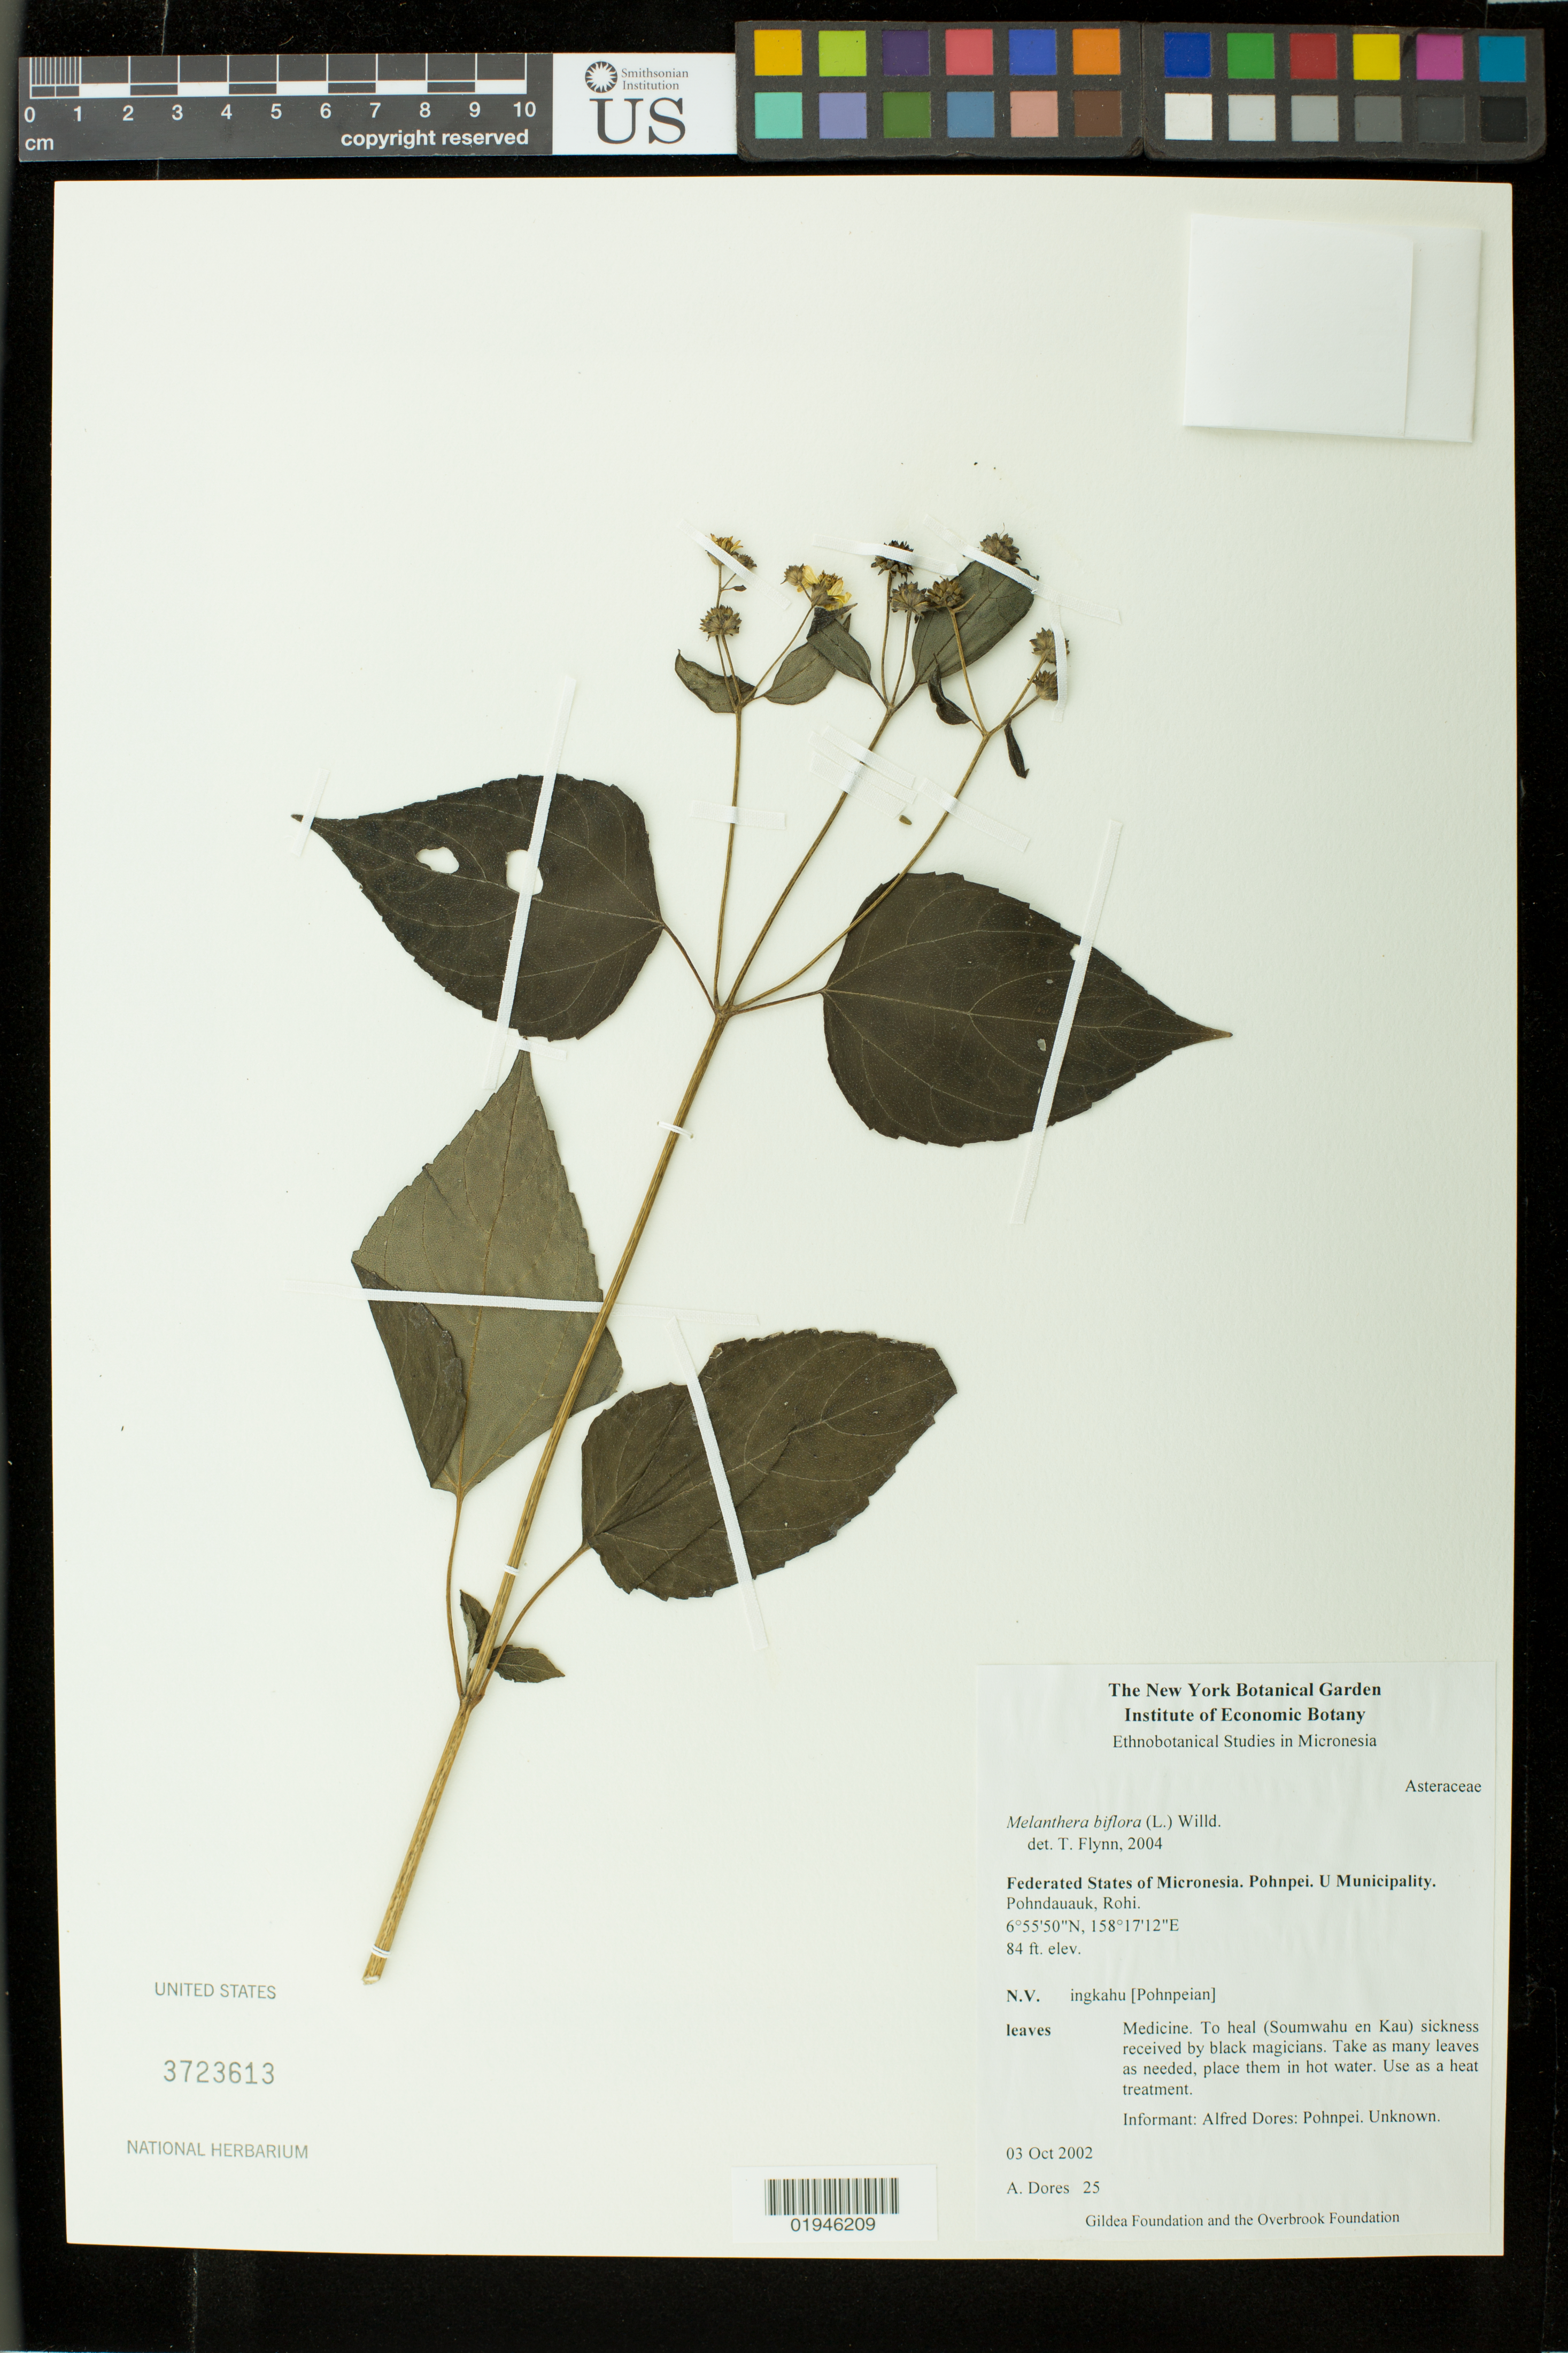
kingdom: Plantae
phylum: Tracheophyta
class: Magnoliopsida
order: Asterales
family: Asteraceae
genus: Wollastonia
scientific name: Wollastonia biflora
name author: (L.) DC.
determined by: Wagner, W. L., (BOT), Smithsonian Institution - National Museum of Natural History (UNITED STATES)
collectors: A. Dores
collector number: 25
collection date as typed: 03 Oct 2002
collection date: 2002-10-03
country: Micronesia, Federated States of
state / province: Pohnpei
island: Pohnpei [Ponape]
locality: U Municipality. Kipar, Awak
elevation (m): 26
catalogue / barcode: US 3723613